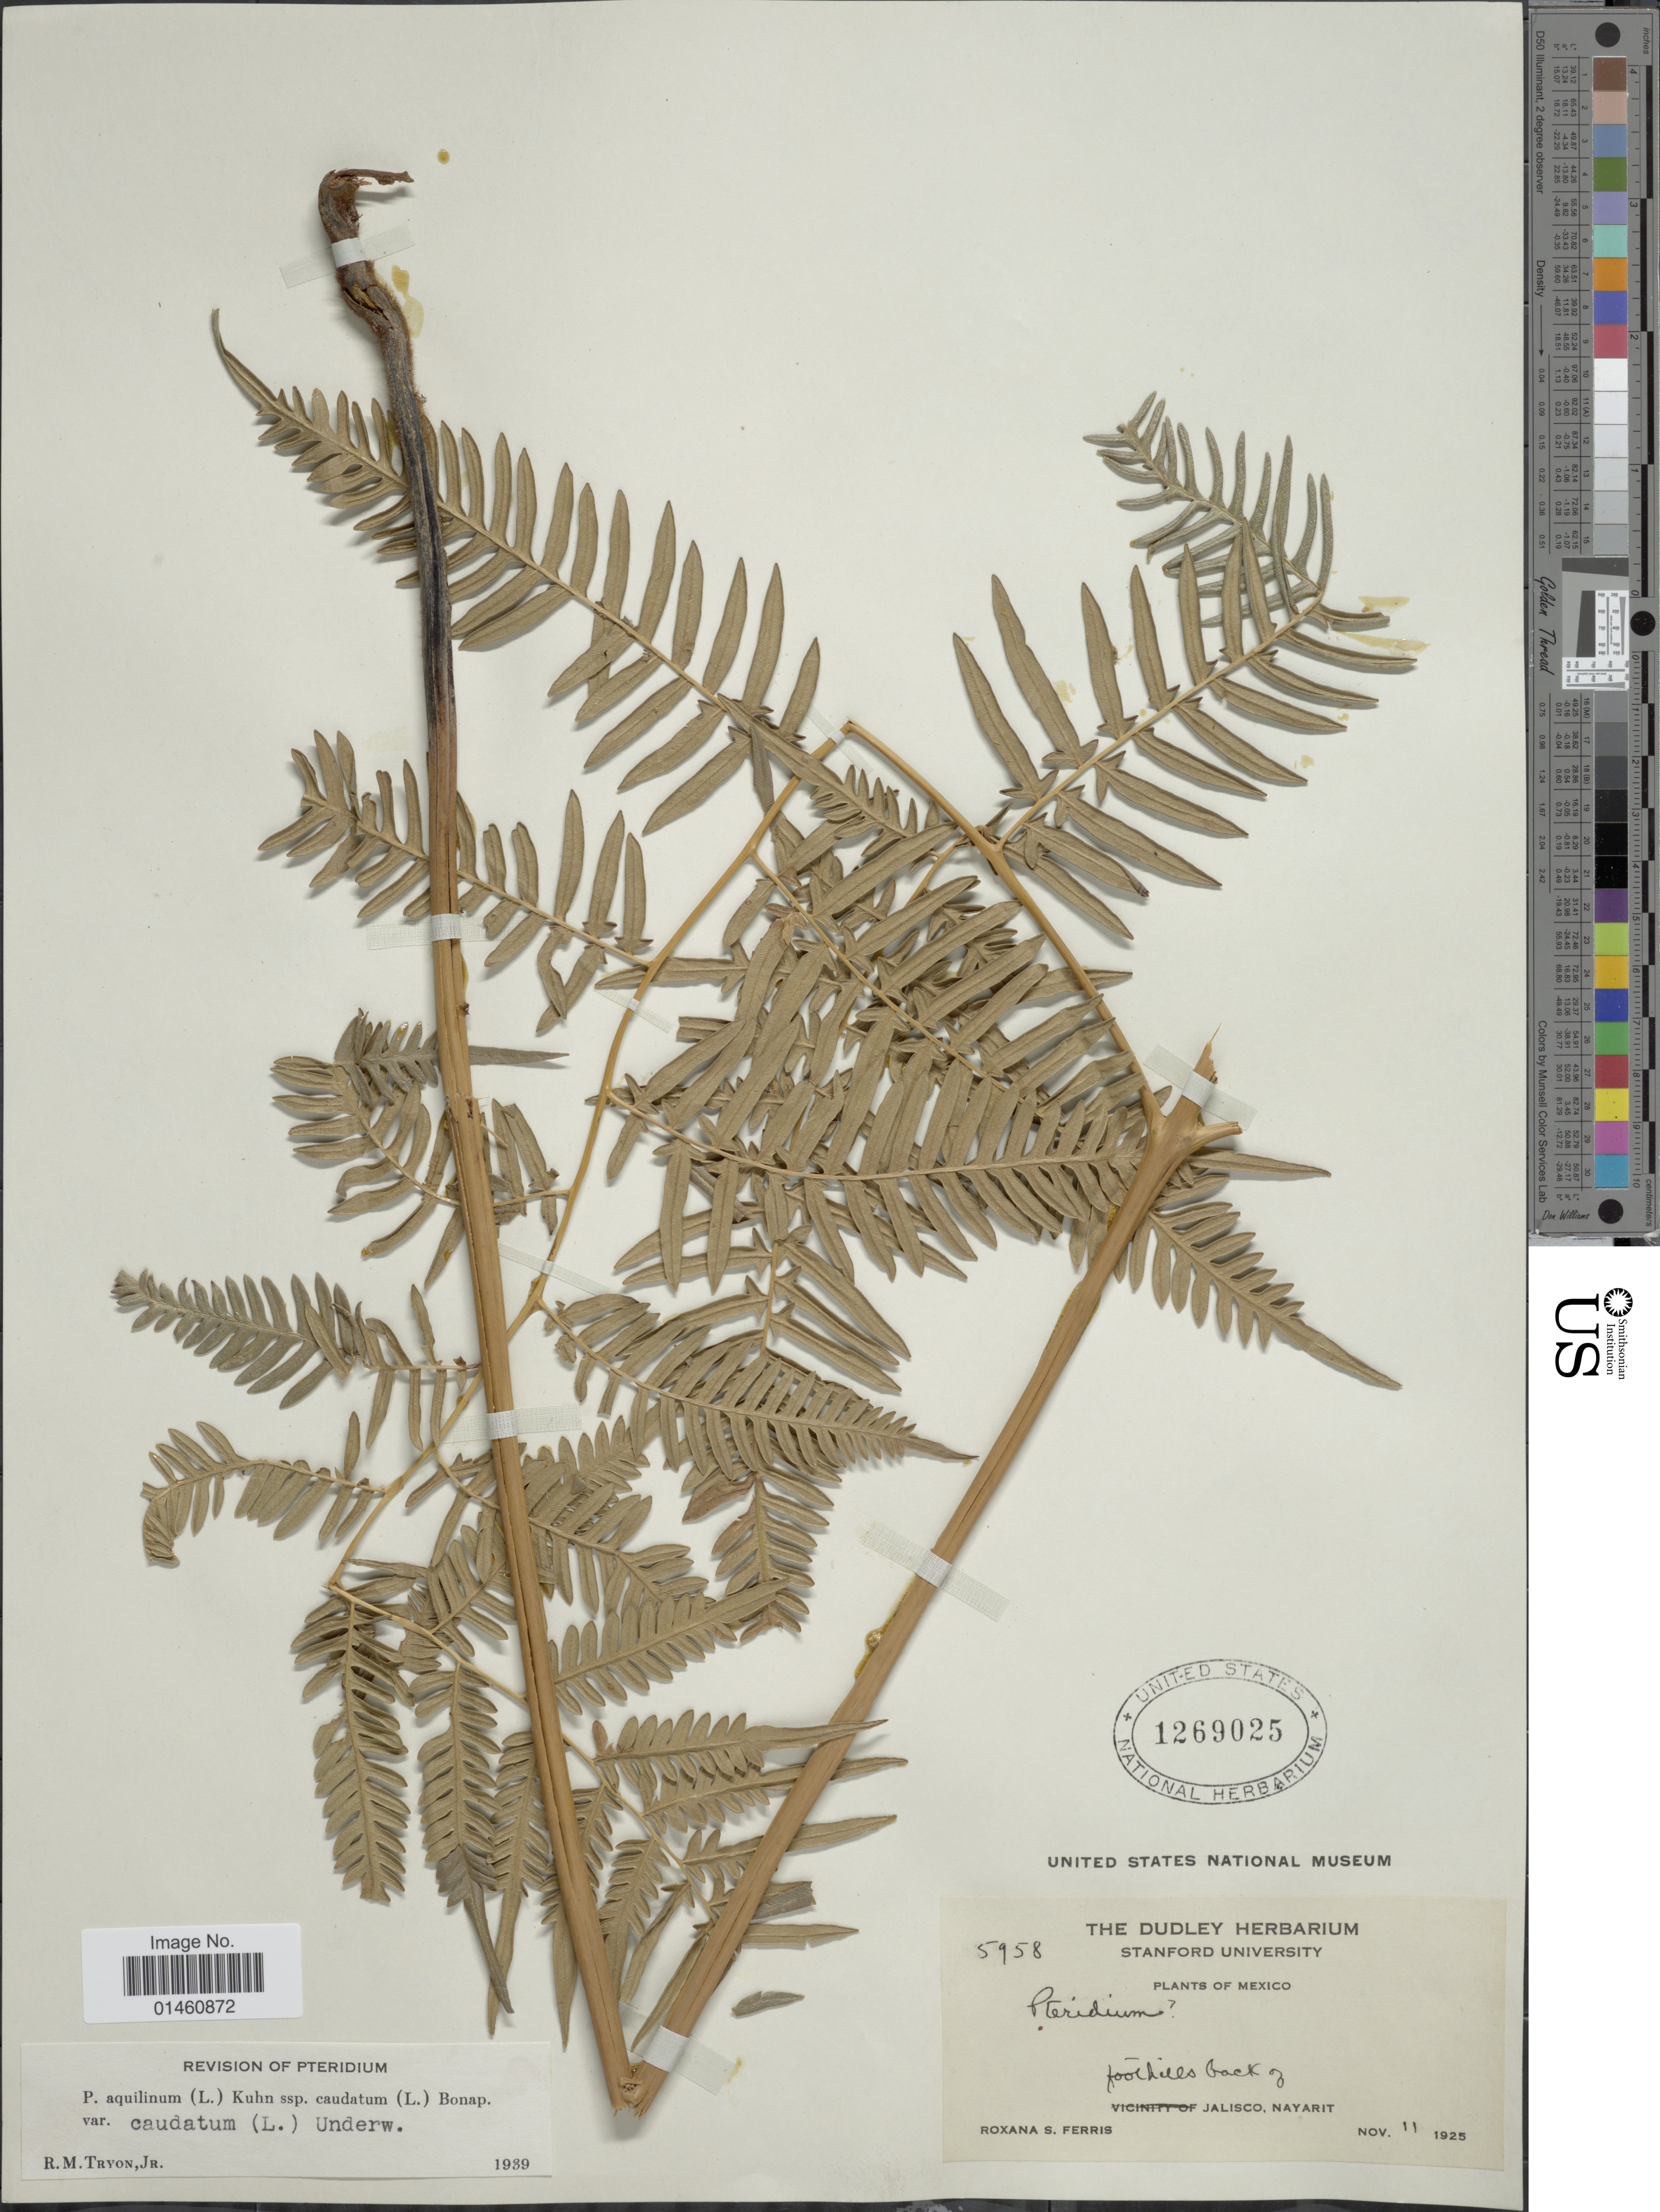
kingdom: Plantae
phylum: Tracheophyta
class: Polypodiopsida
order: Polypodiales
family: Dennstaedtiaceae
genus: Pteridium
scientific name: Pteridium caudatum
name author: (L.) Maxon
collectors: R. S. Ferris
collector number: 5958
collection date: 1925-11-11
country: Mexico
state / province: Nayarit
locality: Foothills back of jalisco, Nayarit.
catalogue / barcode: US 1269025